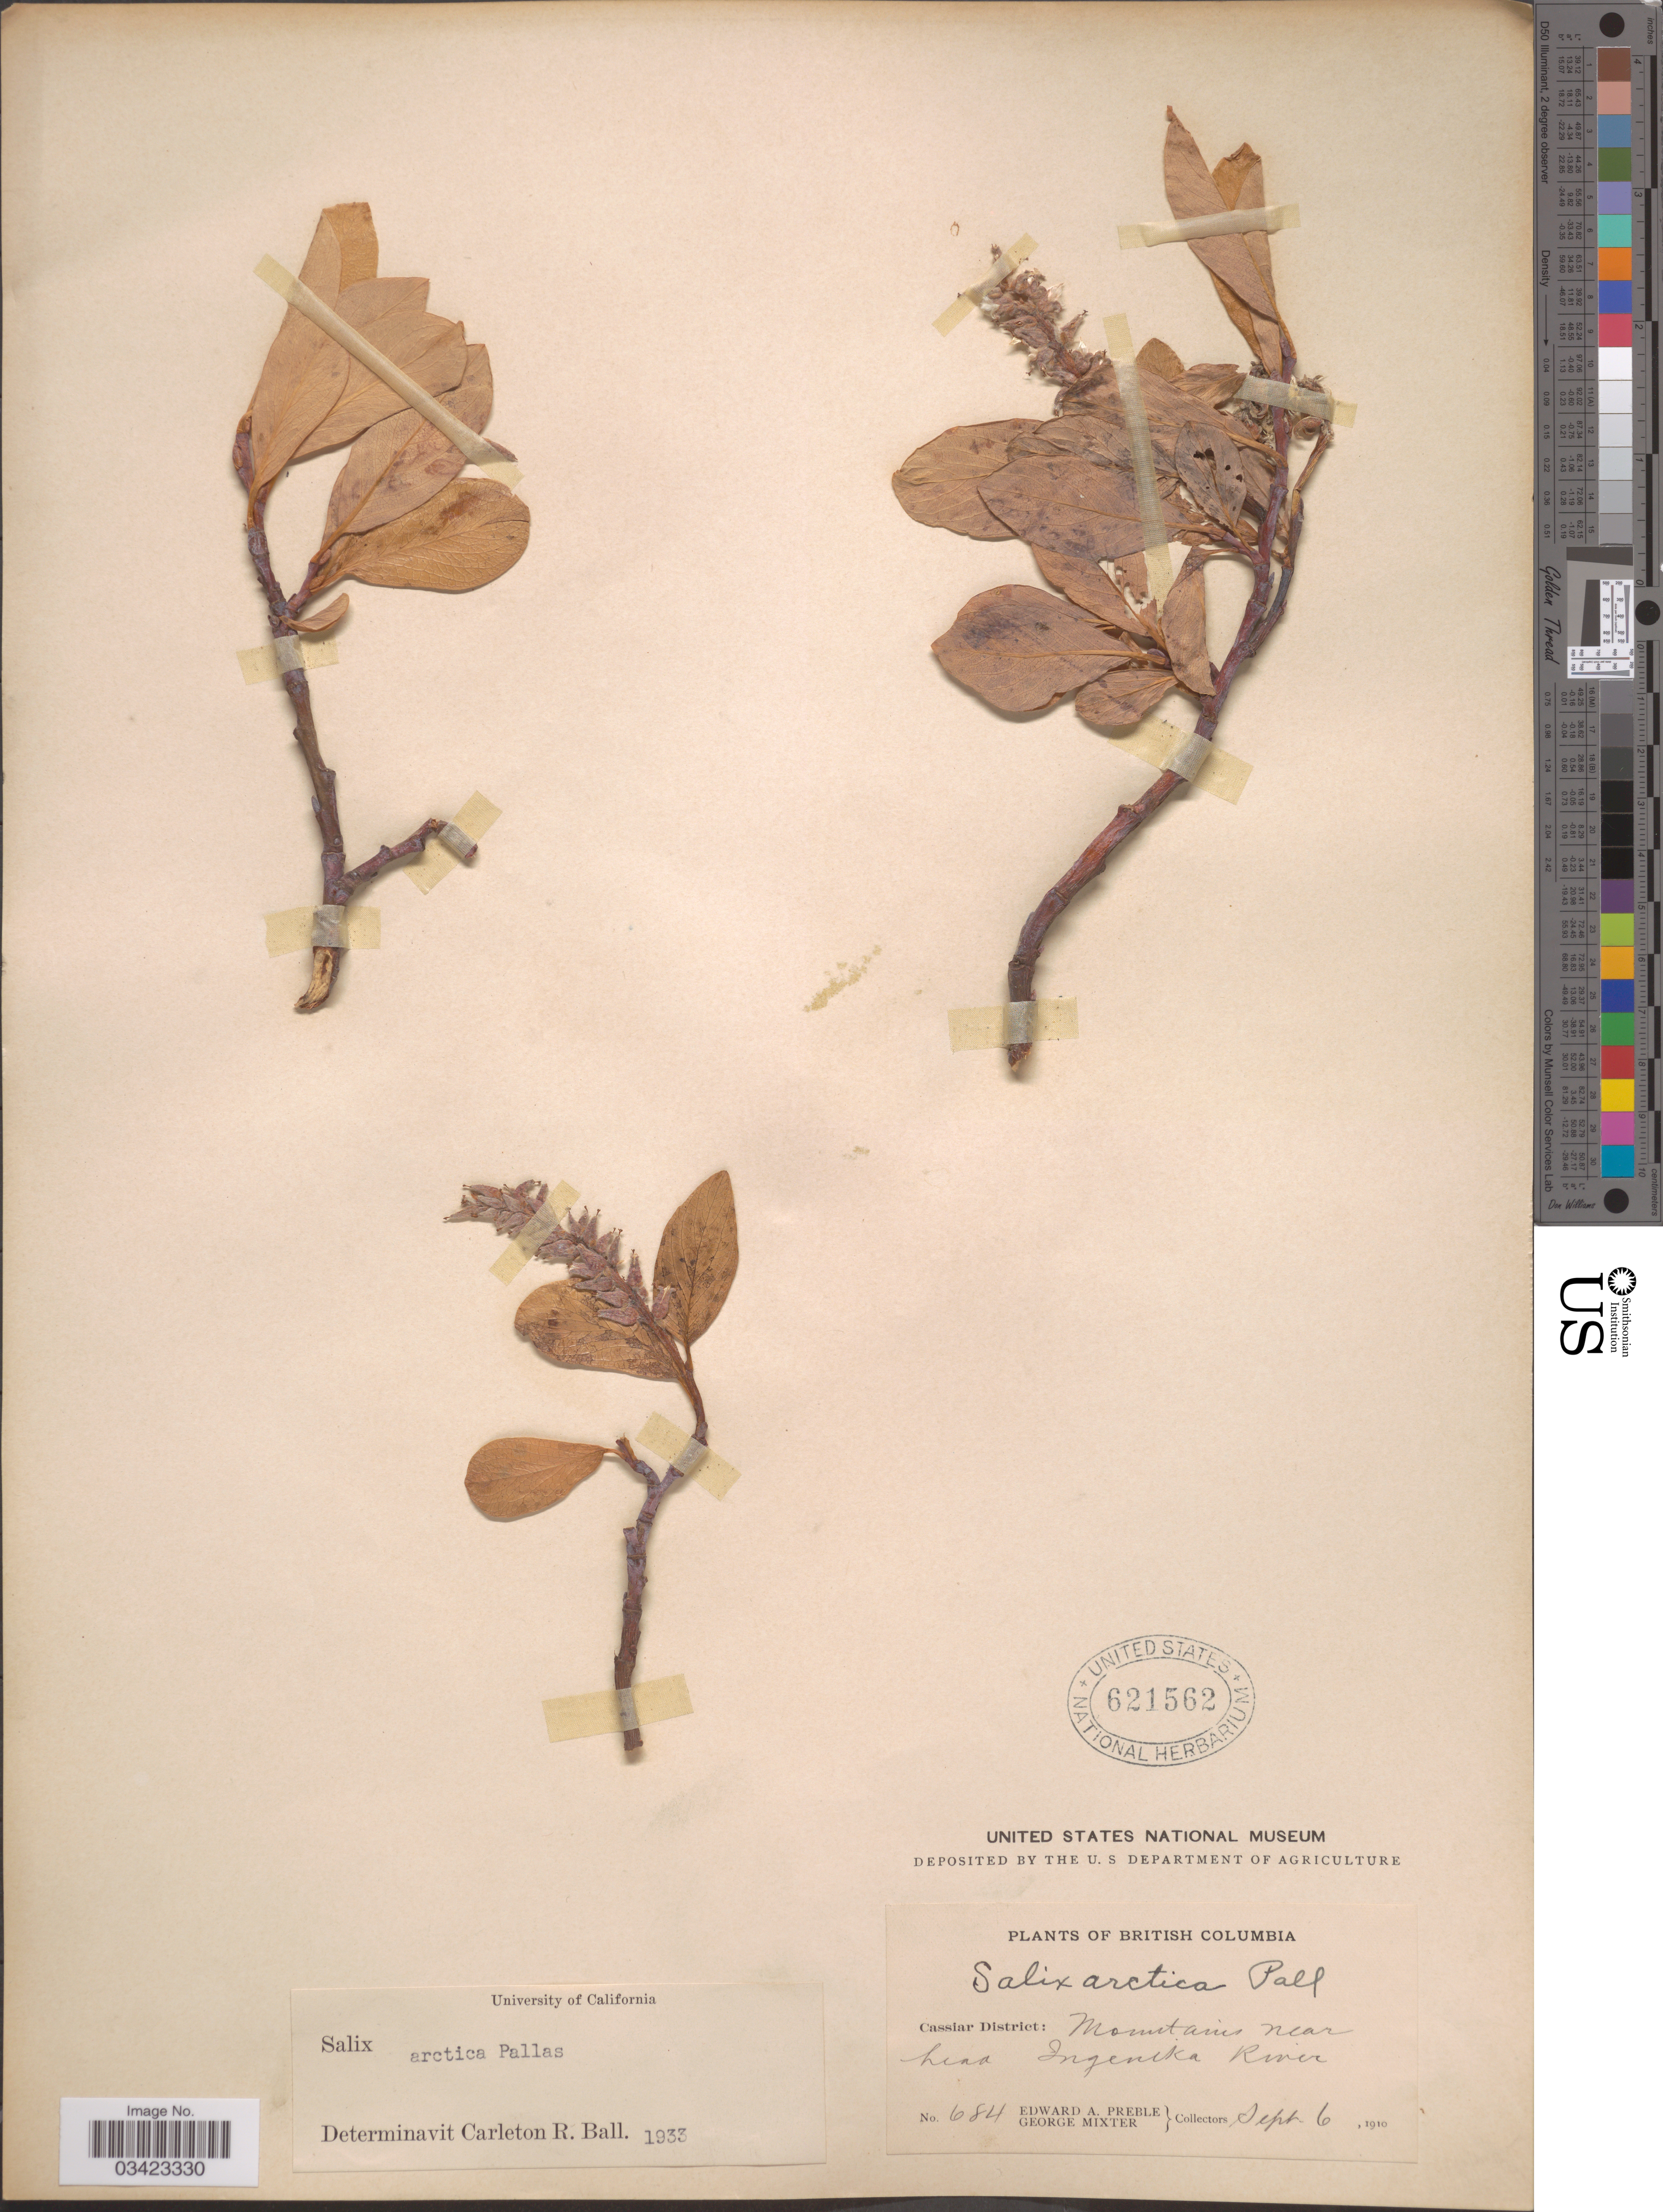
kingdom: Plantae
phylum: Tracheophyta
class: Magnoliopsida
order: Malpighiales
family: Salicaceae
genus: Salix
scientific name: Salix arctica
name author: Pall.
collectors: E. Preble & G. Mixter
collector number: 684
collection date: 1910-09-06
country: Canada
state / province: British Columbia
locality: Cessiar District: Mountains near Ingenika River.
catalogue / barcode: US 621562